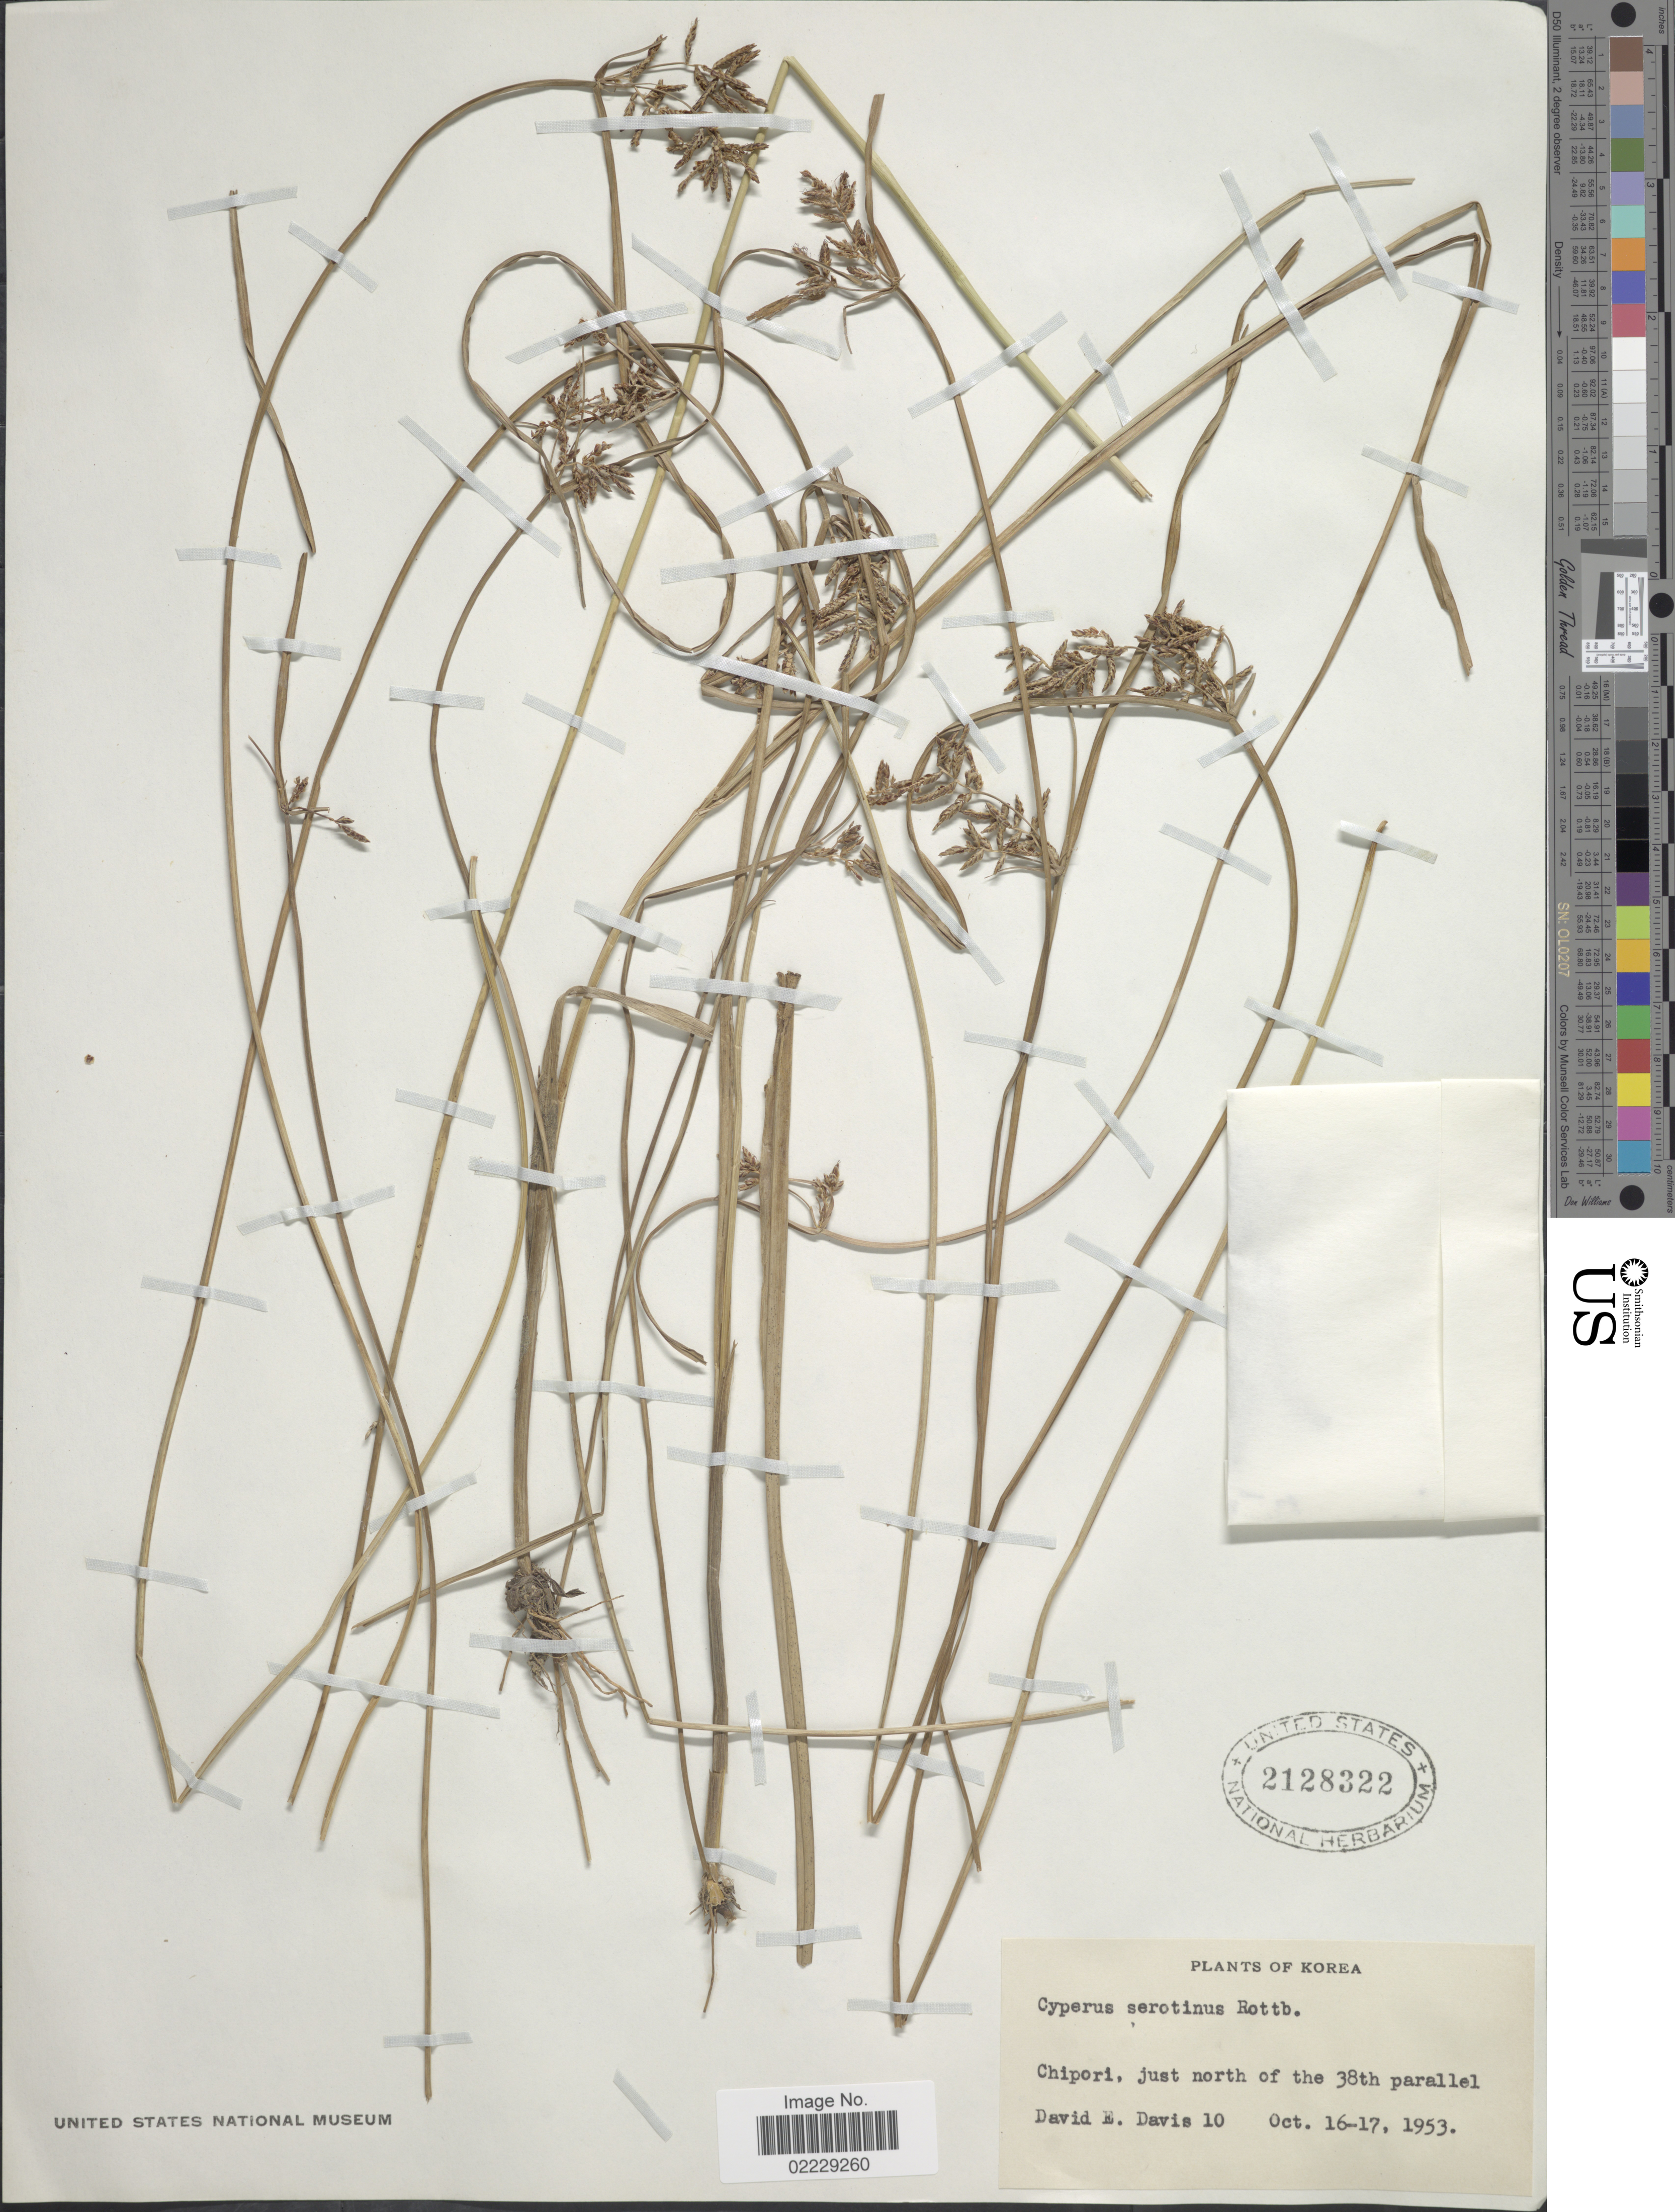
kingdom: Plantae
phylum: Tracheophyta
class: Liliopsida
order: Poales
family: Cyperaceae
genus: Cyperus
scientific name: Cyperus serotinus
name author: Rottb.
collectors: D. Davis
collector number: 10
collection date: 1953-10-16/1953-10-17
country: South Korea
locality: Chipori, just north of the 38th parallel.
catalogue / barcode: US 2128322